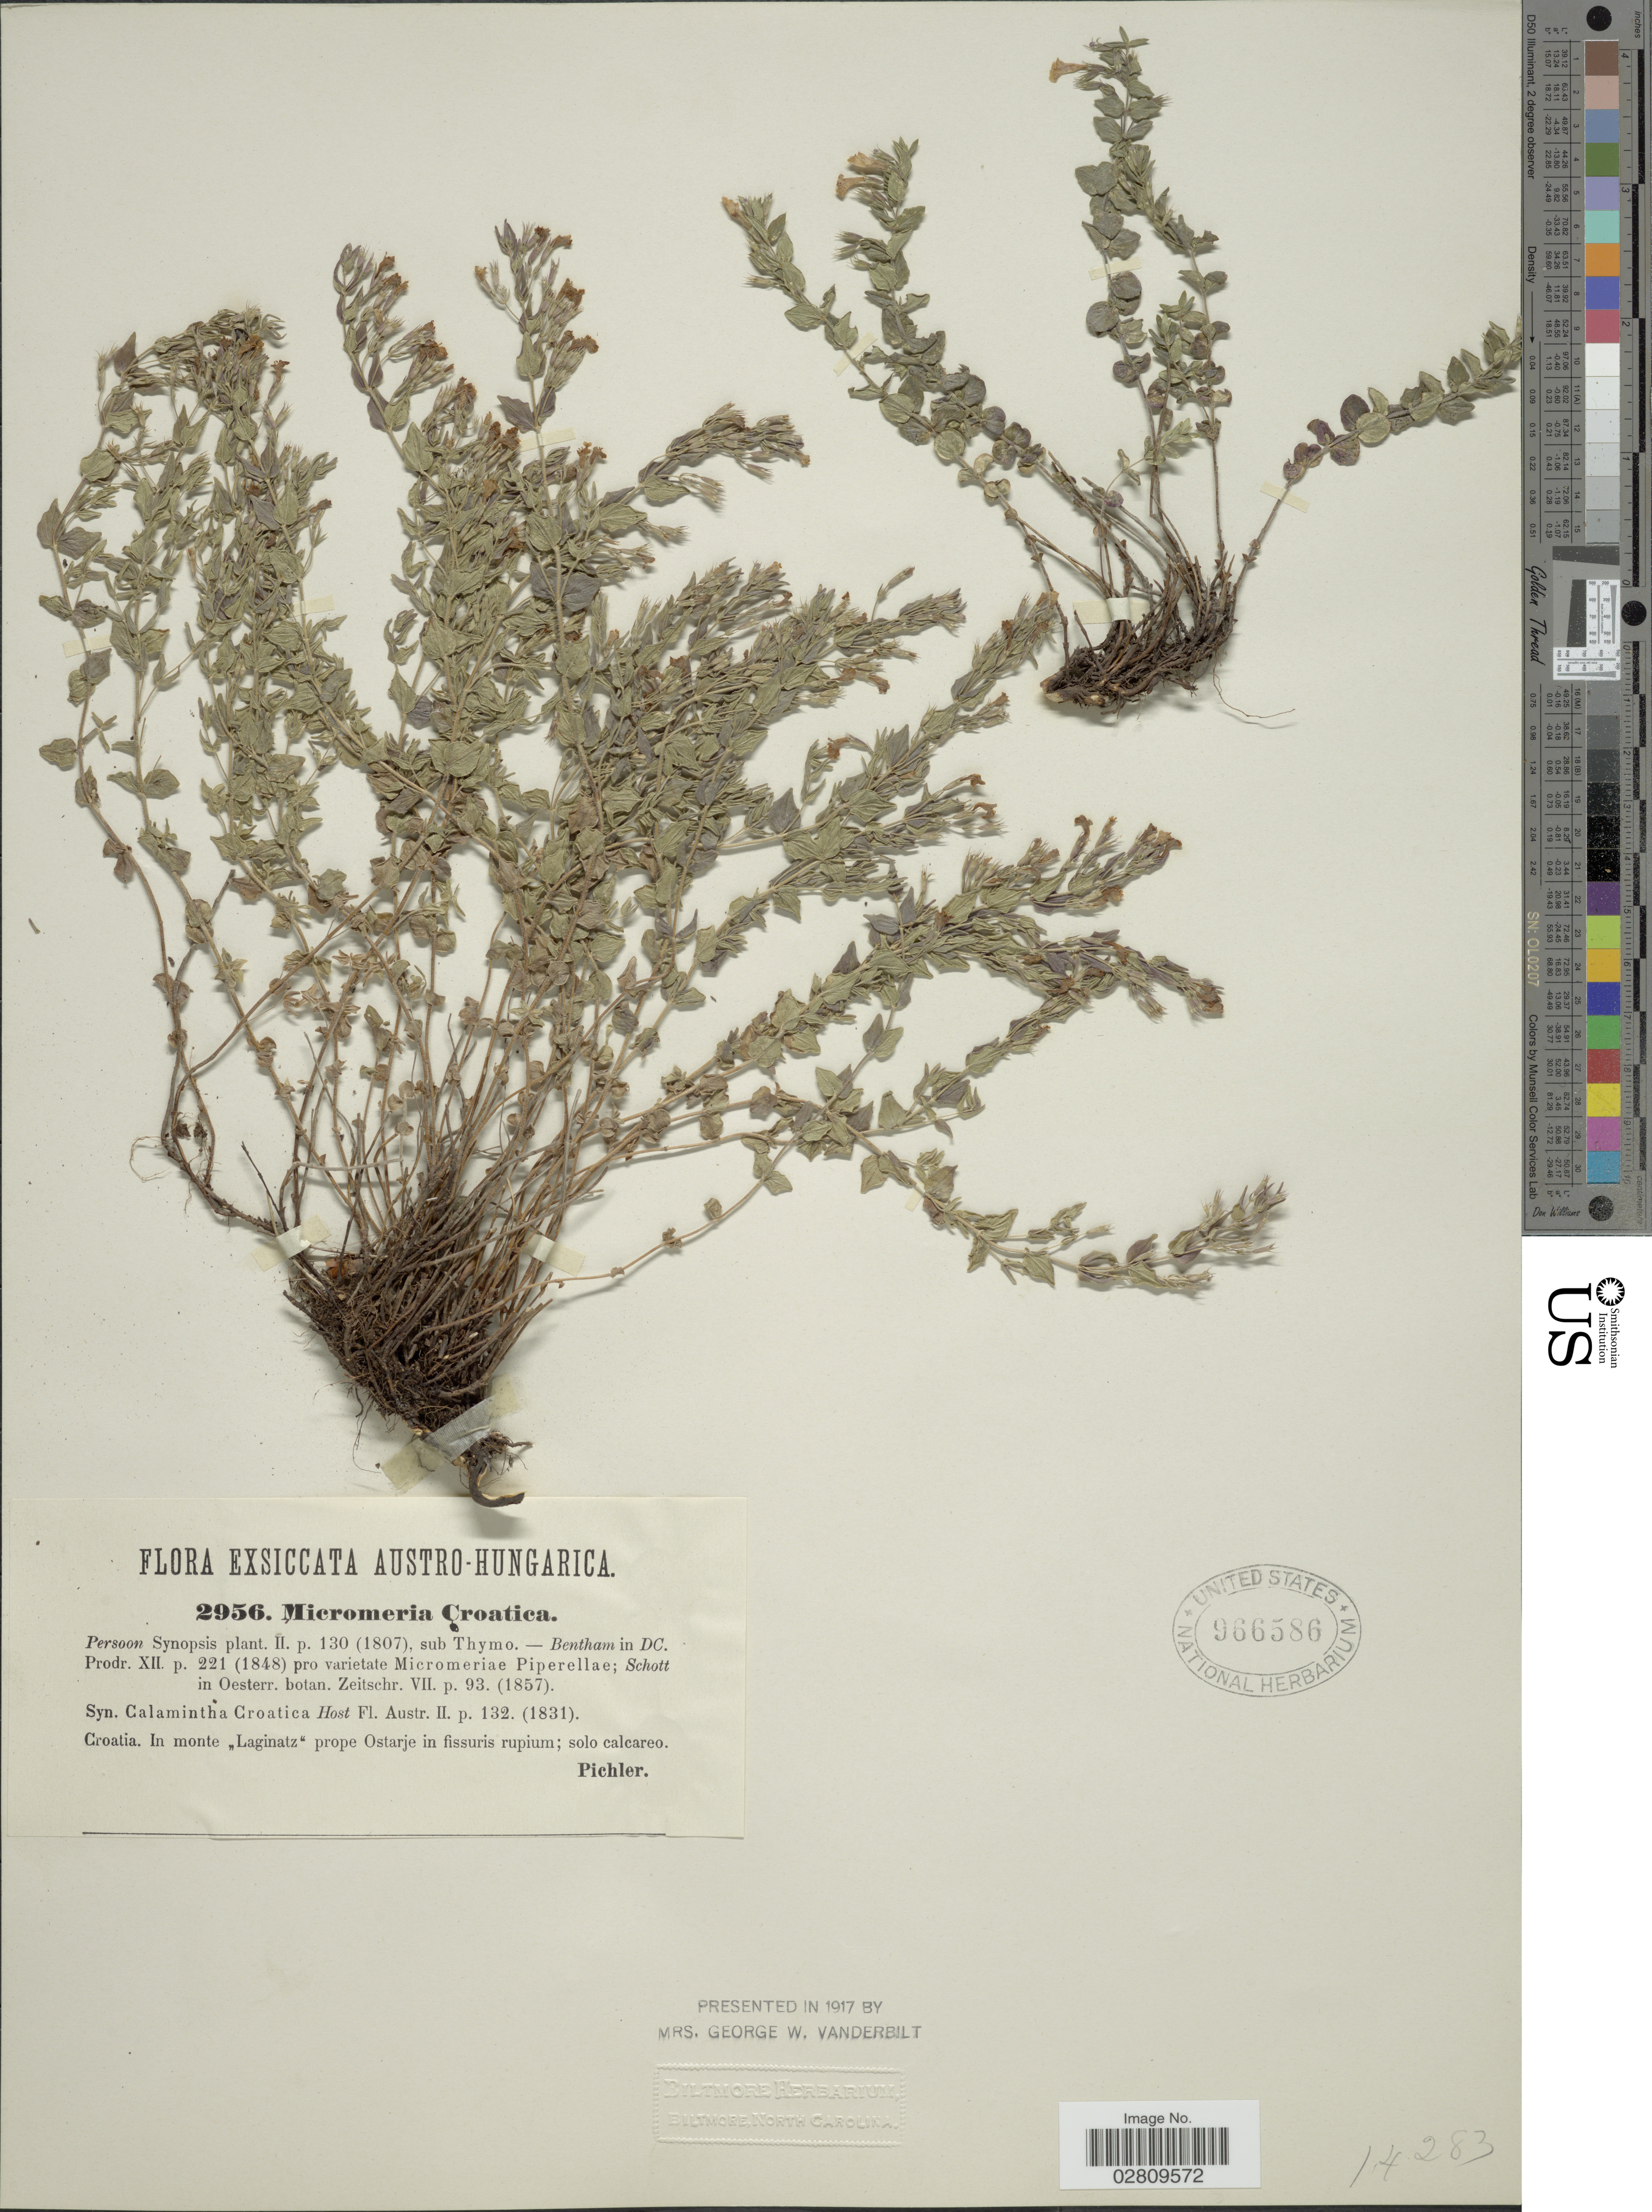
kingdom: Plantae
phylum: Tracheophyta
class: Magnoliopsida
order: Lamiales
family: Lamiaceae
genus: Micromeria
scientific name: Micromeria croatica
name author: (Pers.) Schott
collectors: Pichler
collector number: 2956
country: Croatia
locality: In monte "Laginatz" prope Ostarje in fissuris rupium; solo calcareo.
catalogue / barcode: US 966586